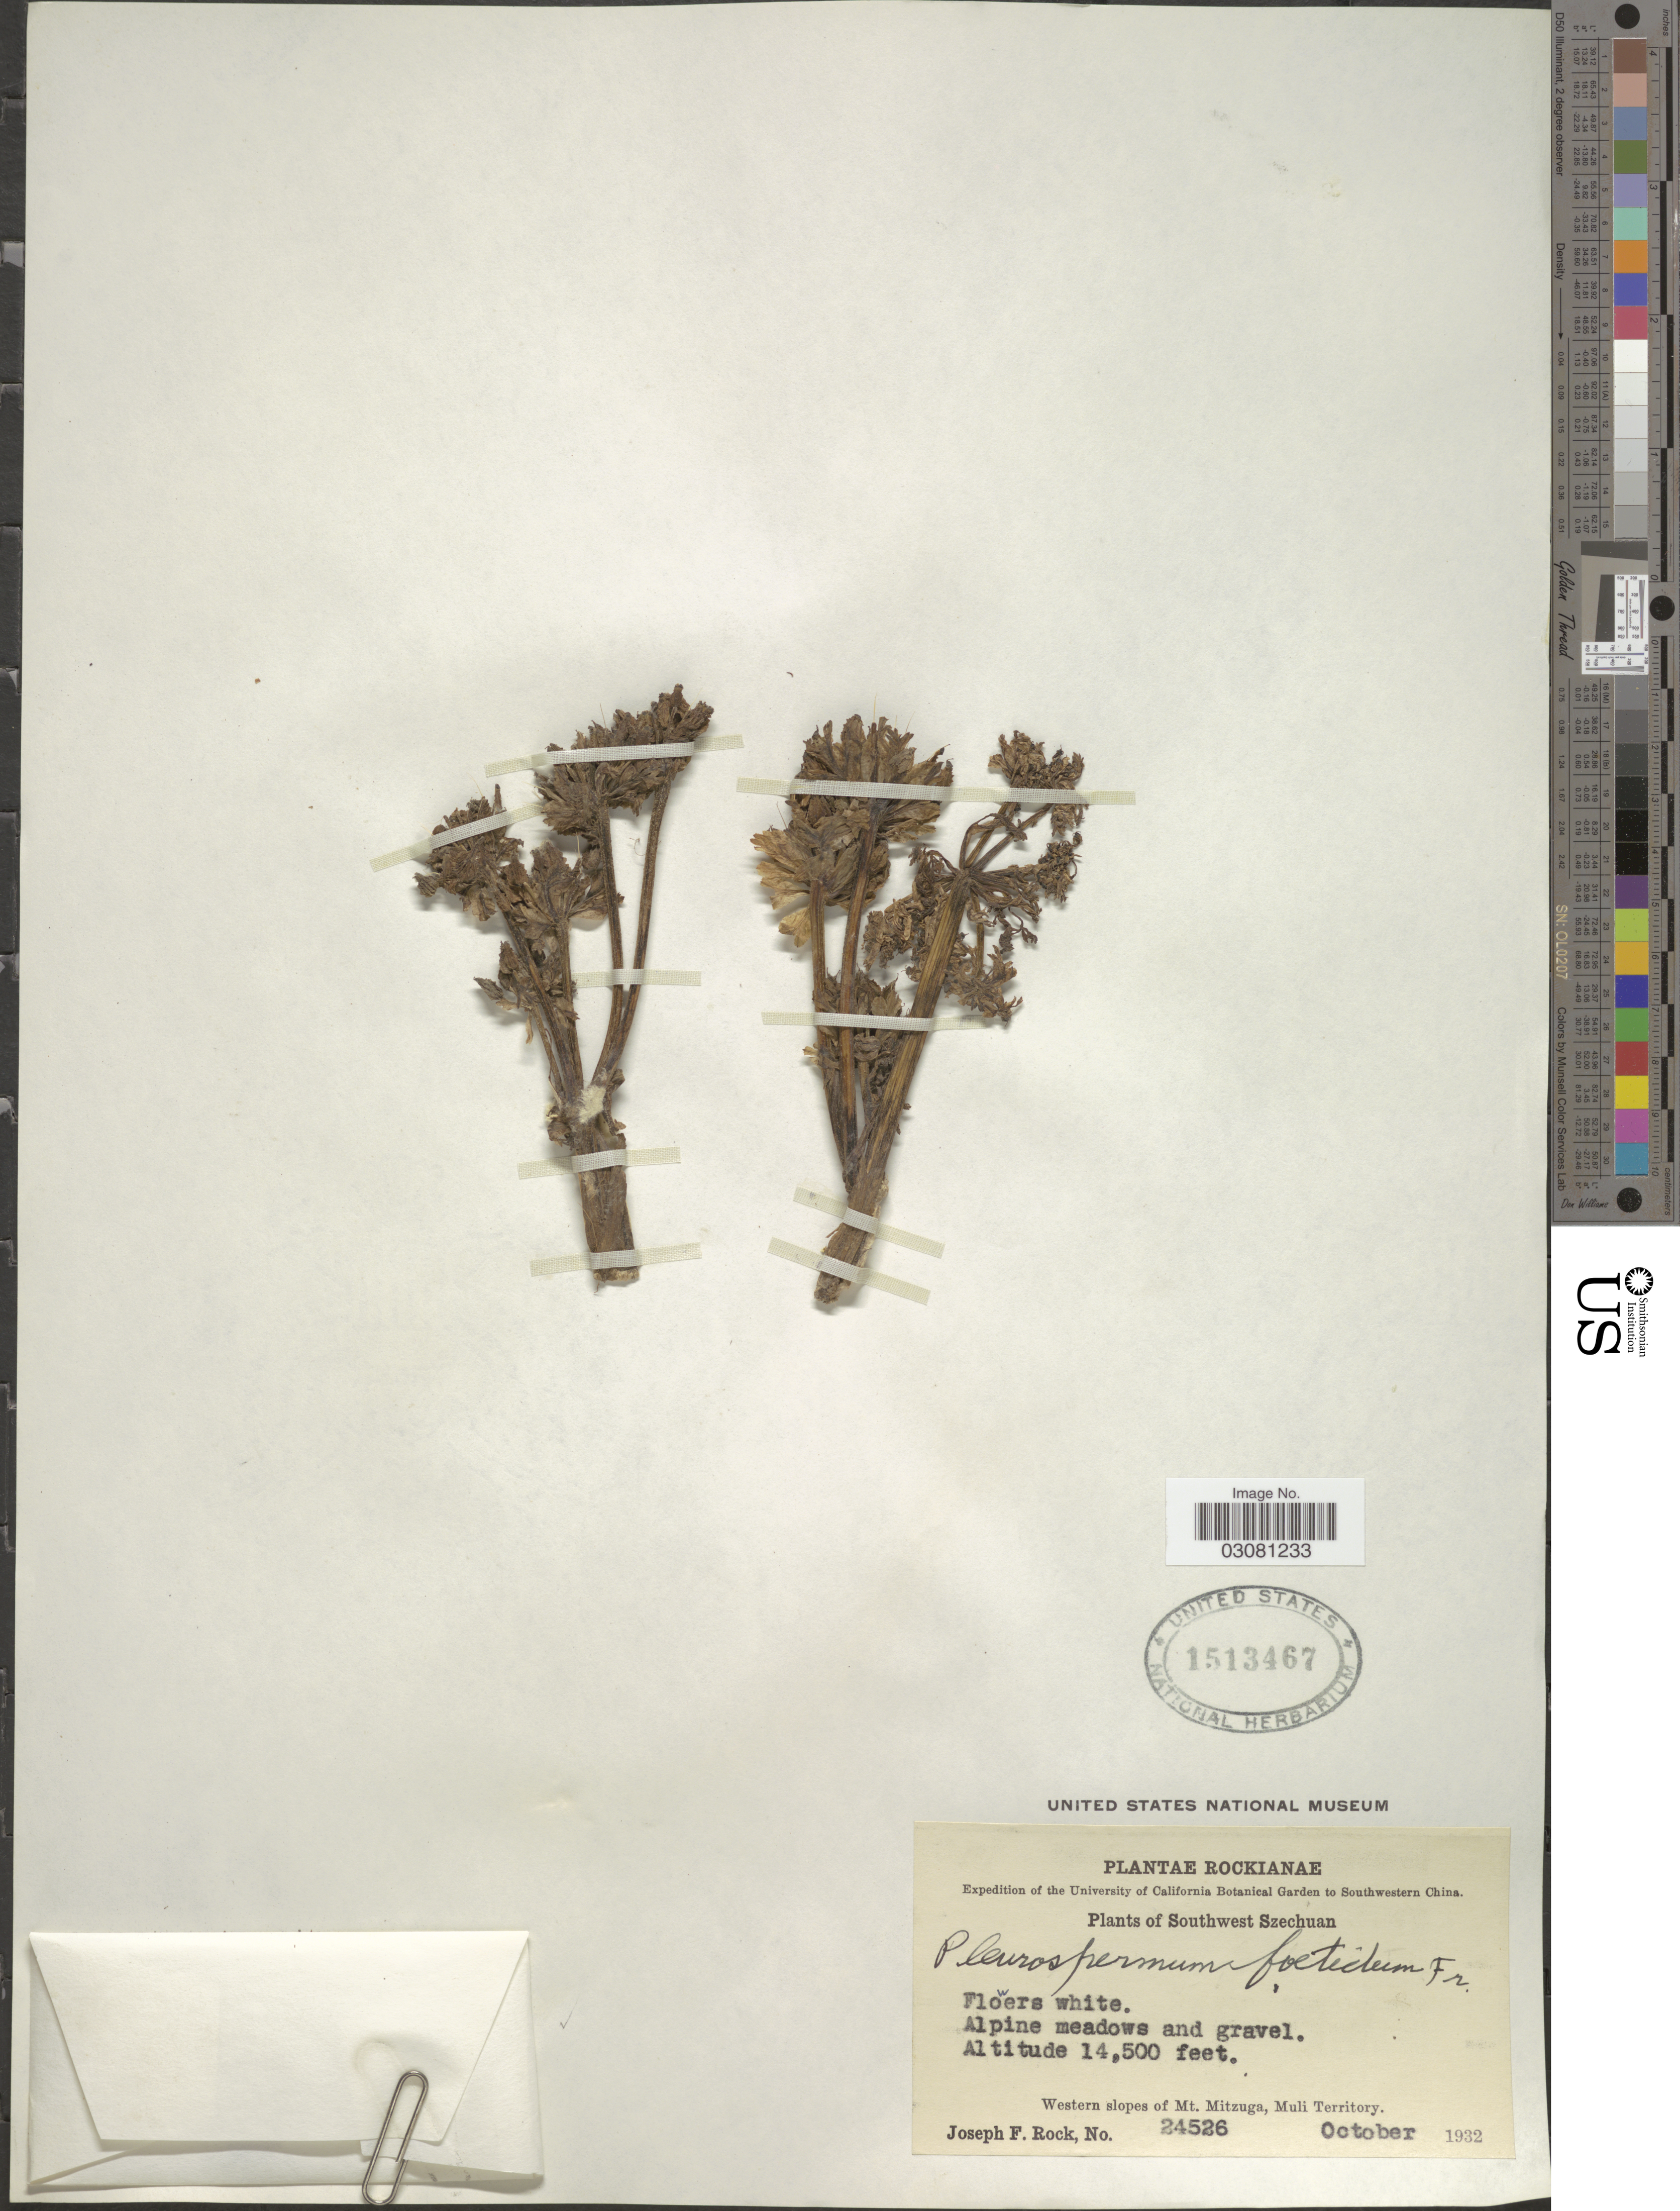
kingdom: Plantae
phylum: Tracheophyta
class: Magnoliopsida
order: Apiales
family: Apiaceae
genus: Pleurospermum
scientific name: Pleurospermum foetens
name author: Franch.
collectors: J. F. Rock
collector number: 24526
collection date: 1932-10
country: China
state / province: Sichuan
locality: Southwest Szechuan. Western slopes of Mt. Mitzuga, Muli Territory.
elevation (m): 4420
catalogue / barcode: US 1513467